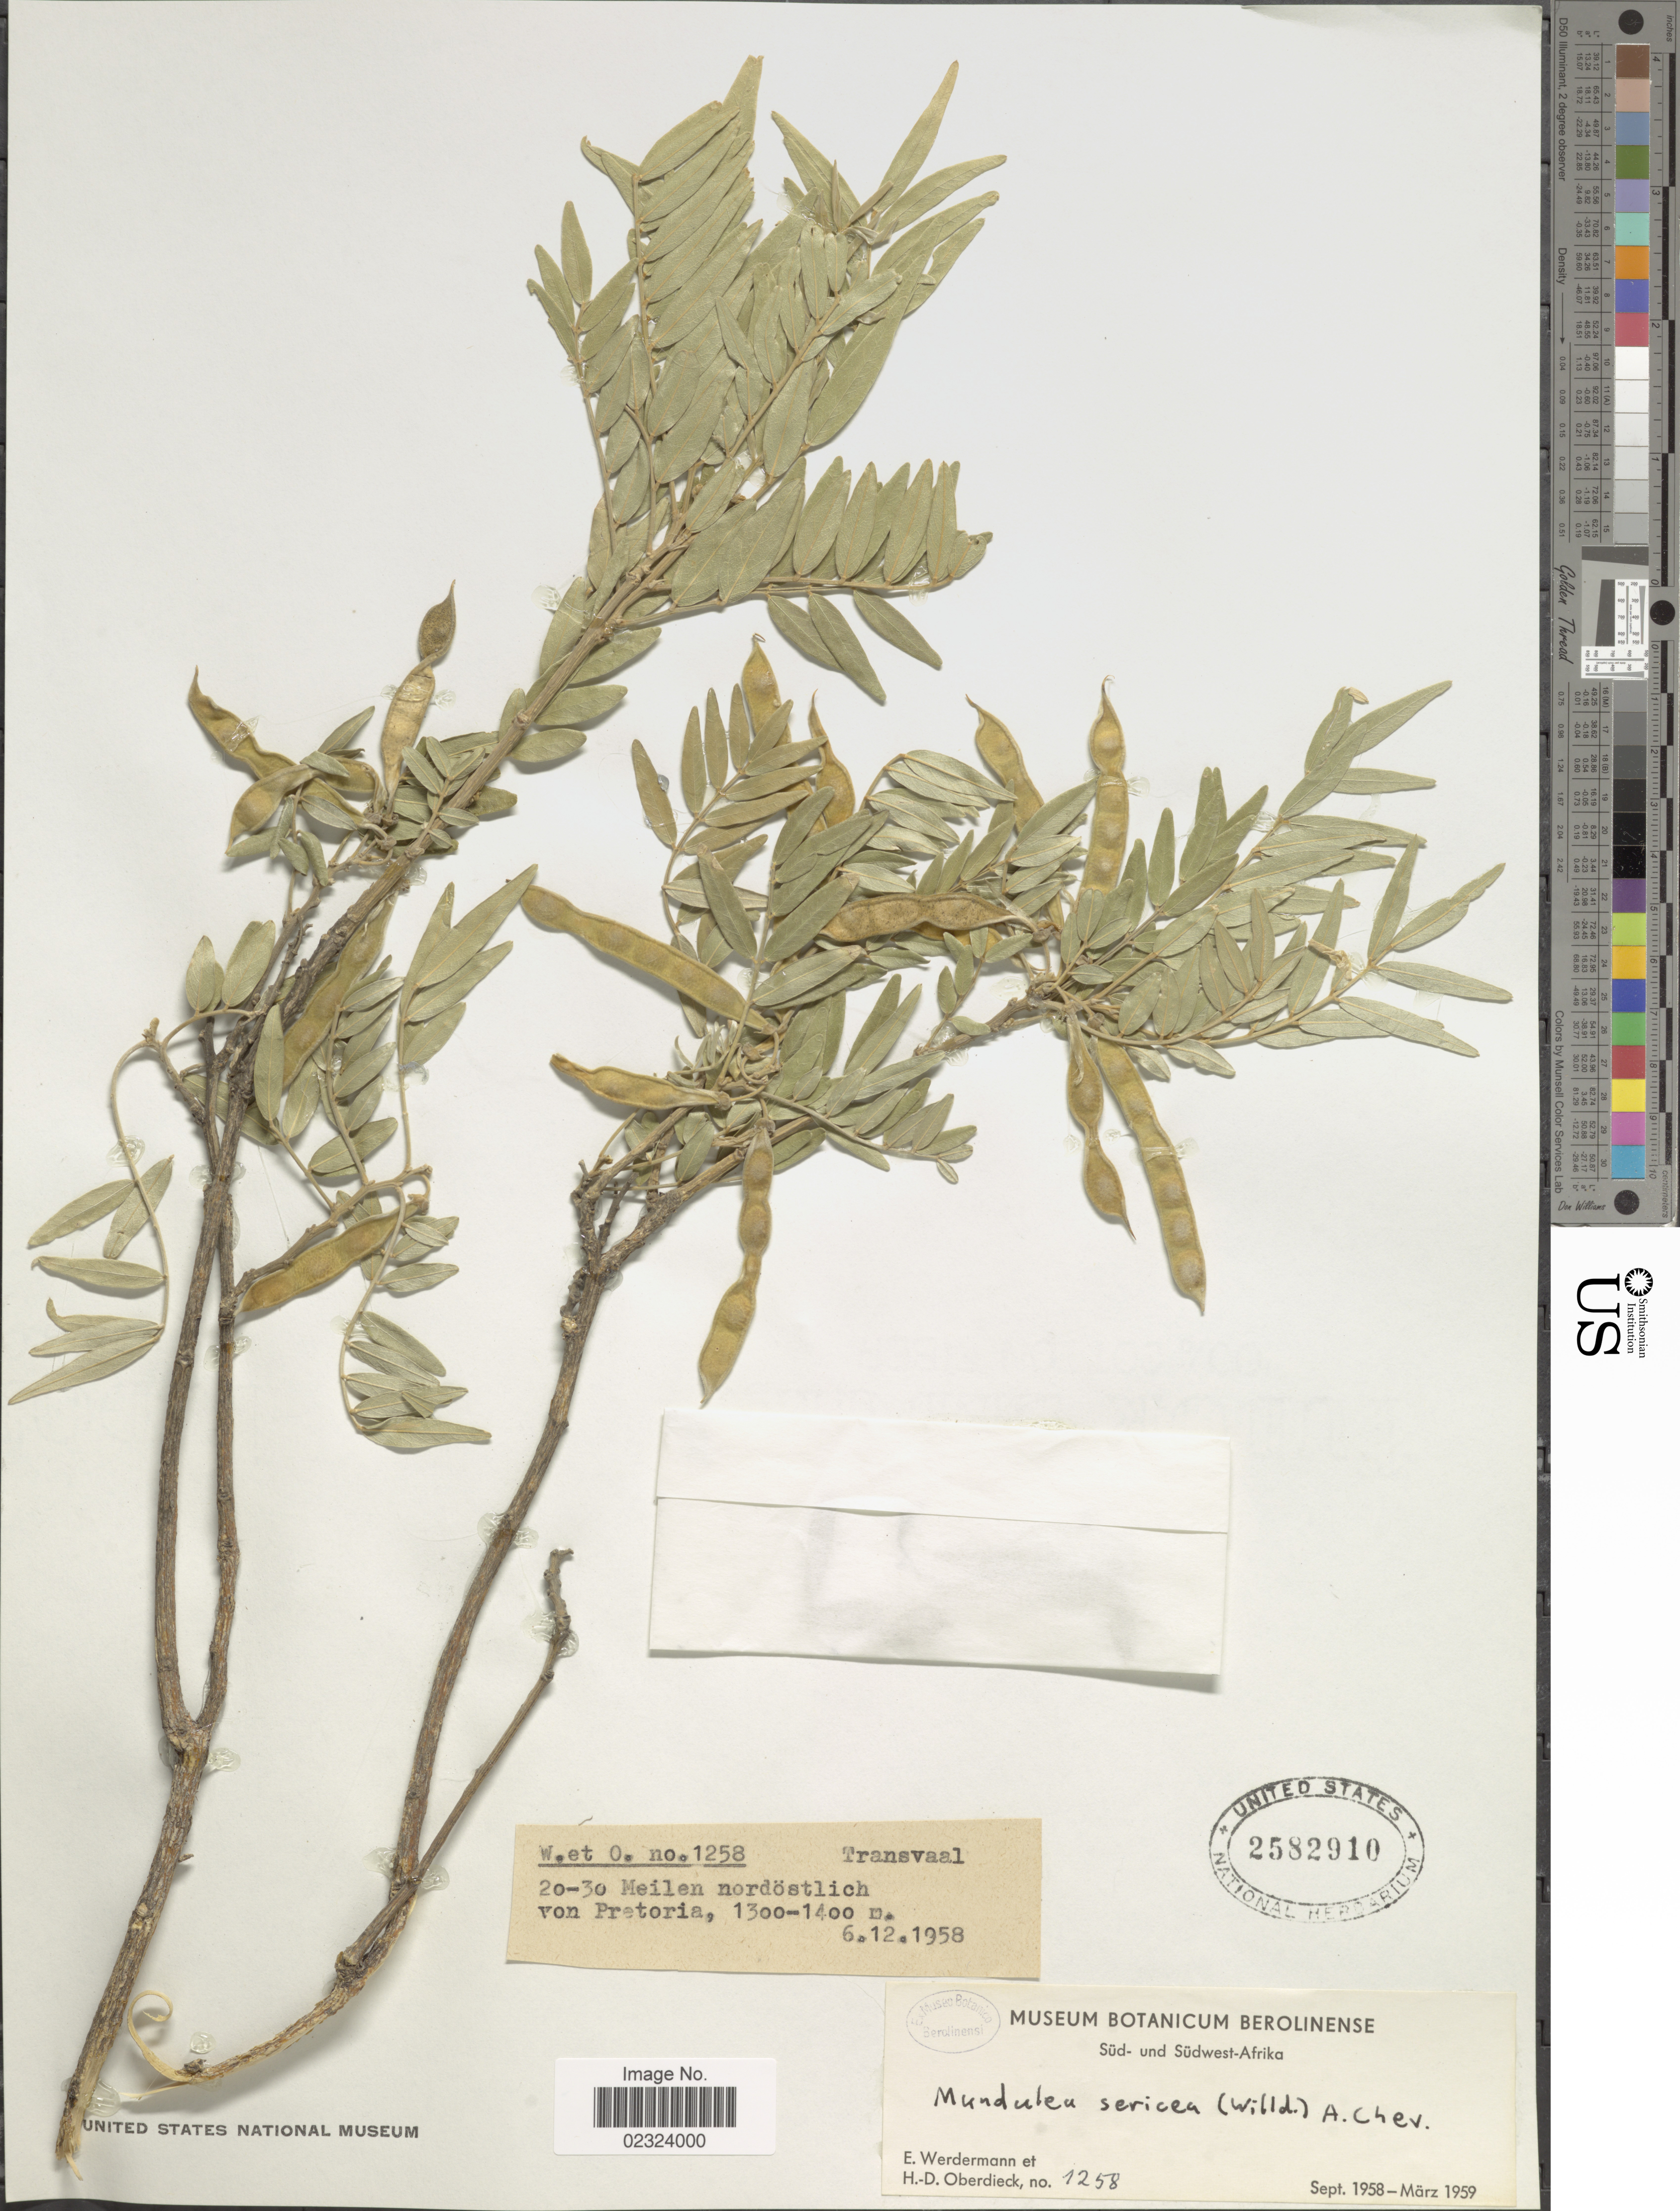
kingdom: Plantae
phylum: Tracheophyta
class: Magnoliopsida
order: Fabales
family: Fabaceae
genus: Mundulea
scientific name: Mundulea sericea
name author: (Willd.) A. Chev.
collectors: E. Werdermann & H. Oberdieck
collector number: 1258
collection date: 1958-12-06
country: South Africa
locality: Süd- und Südwest-Afrika. Transvaal. 20-30 Meilen nordöstlich von Pretoria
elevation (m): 1300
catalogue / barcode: US 2582910